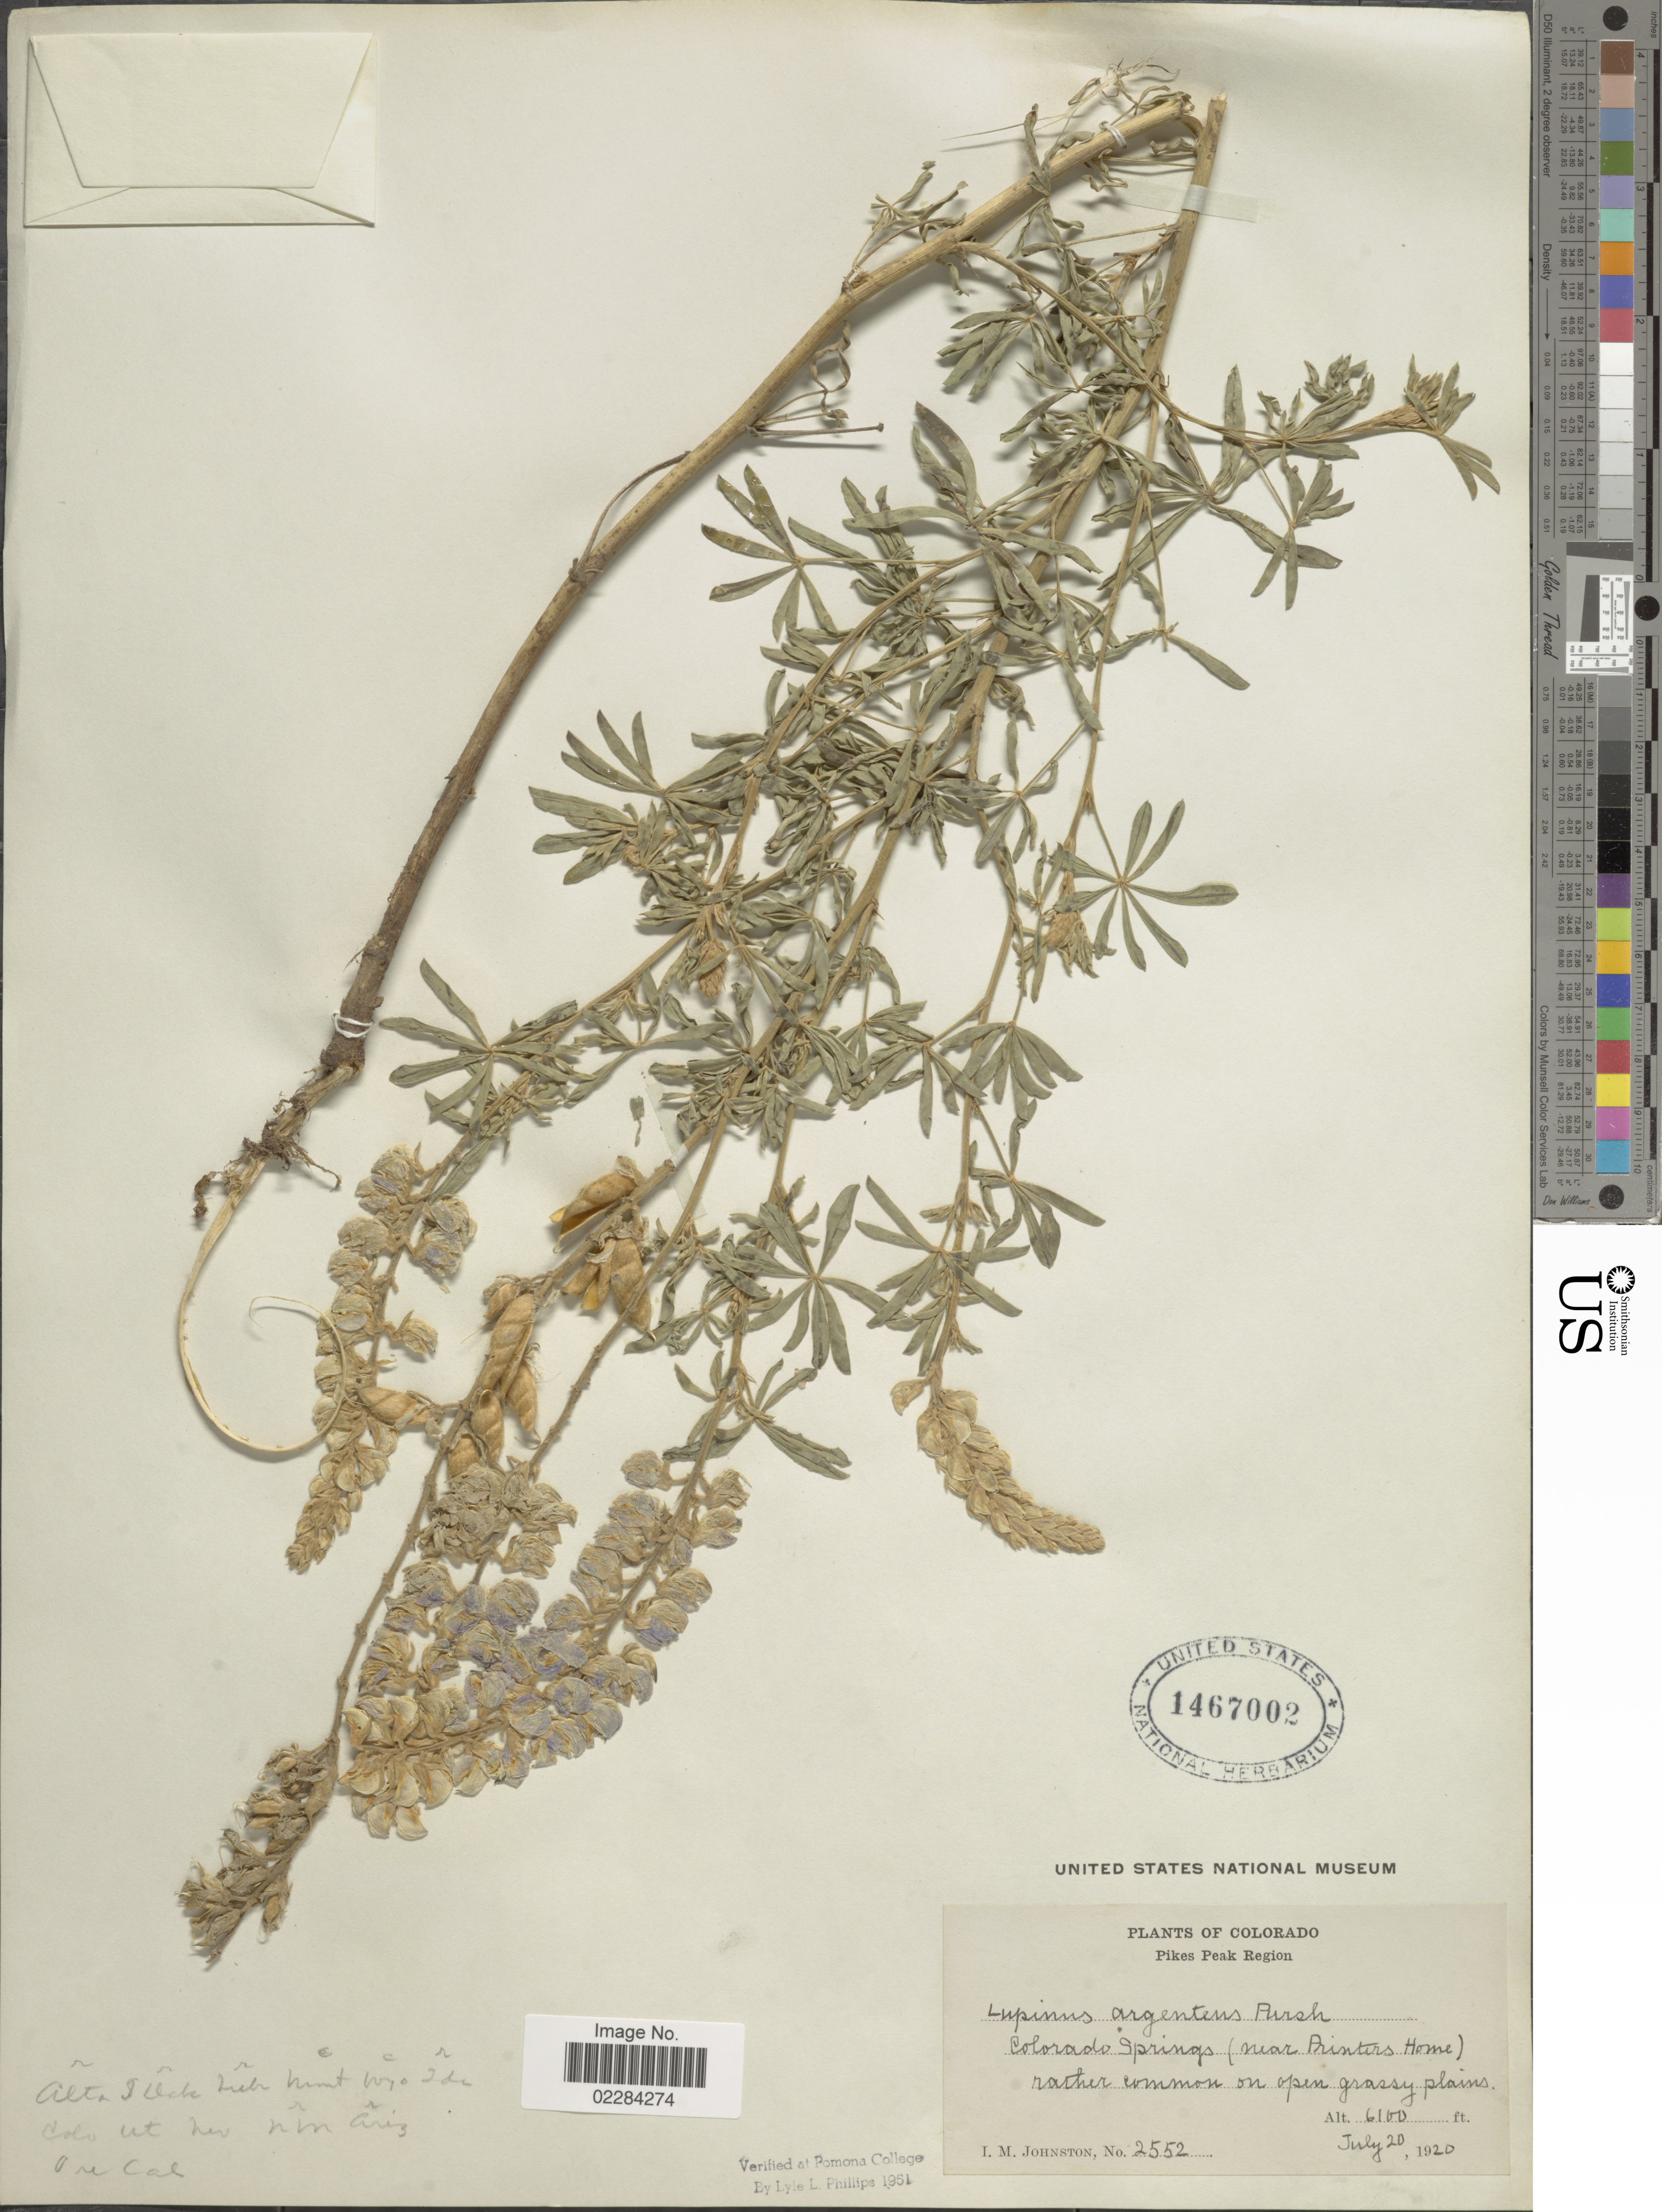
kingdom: Plantae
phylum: Tracheophyta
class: Magnoliopsida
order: Fabales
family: Fabaceae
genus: Lupinus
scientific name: Lupinus argenteus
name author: Pursh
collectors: I.M. Johnston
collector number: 2552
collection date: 1920-07-20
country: United States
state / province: Colorado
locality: Pikes Peak region. Colorado Springs (near Printers Home).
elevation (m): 1859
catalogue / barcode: US 1497002